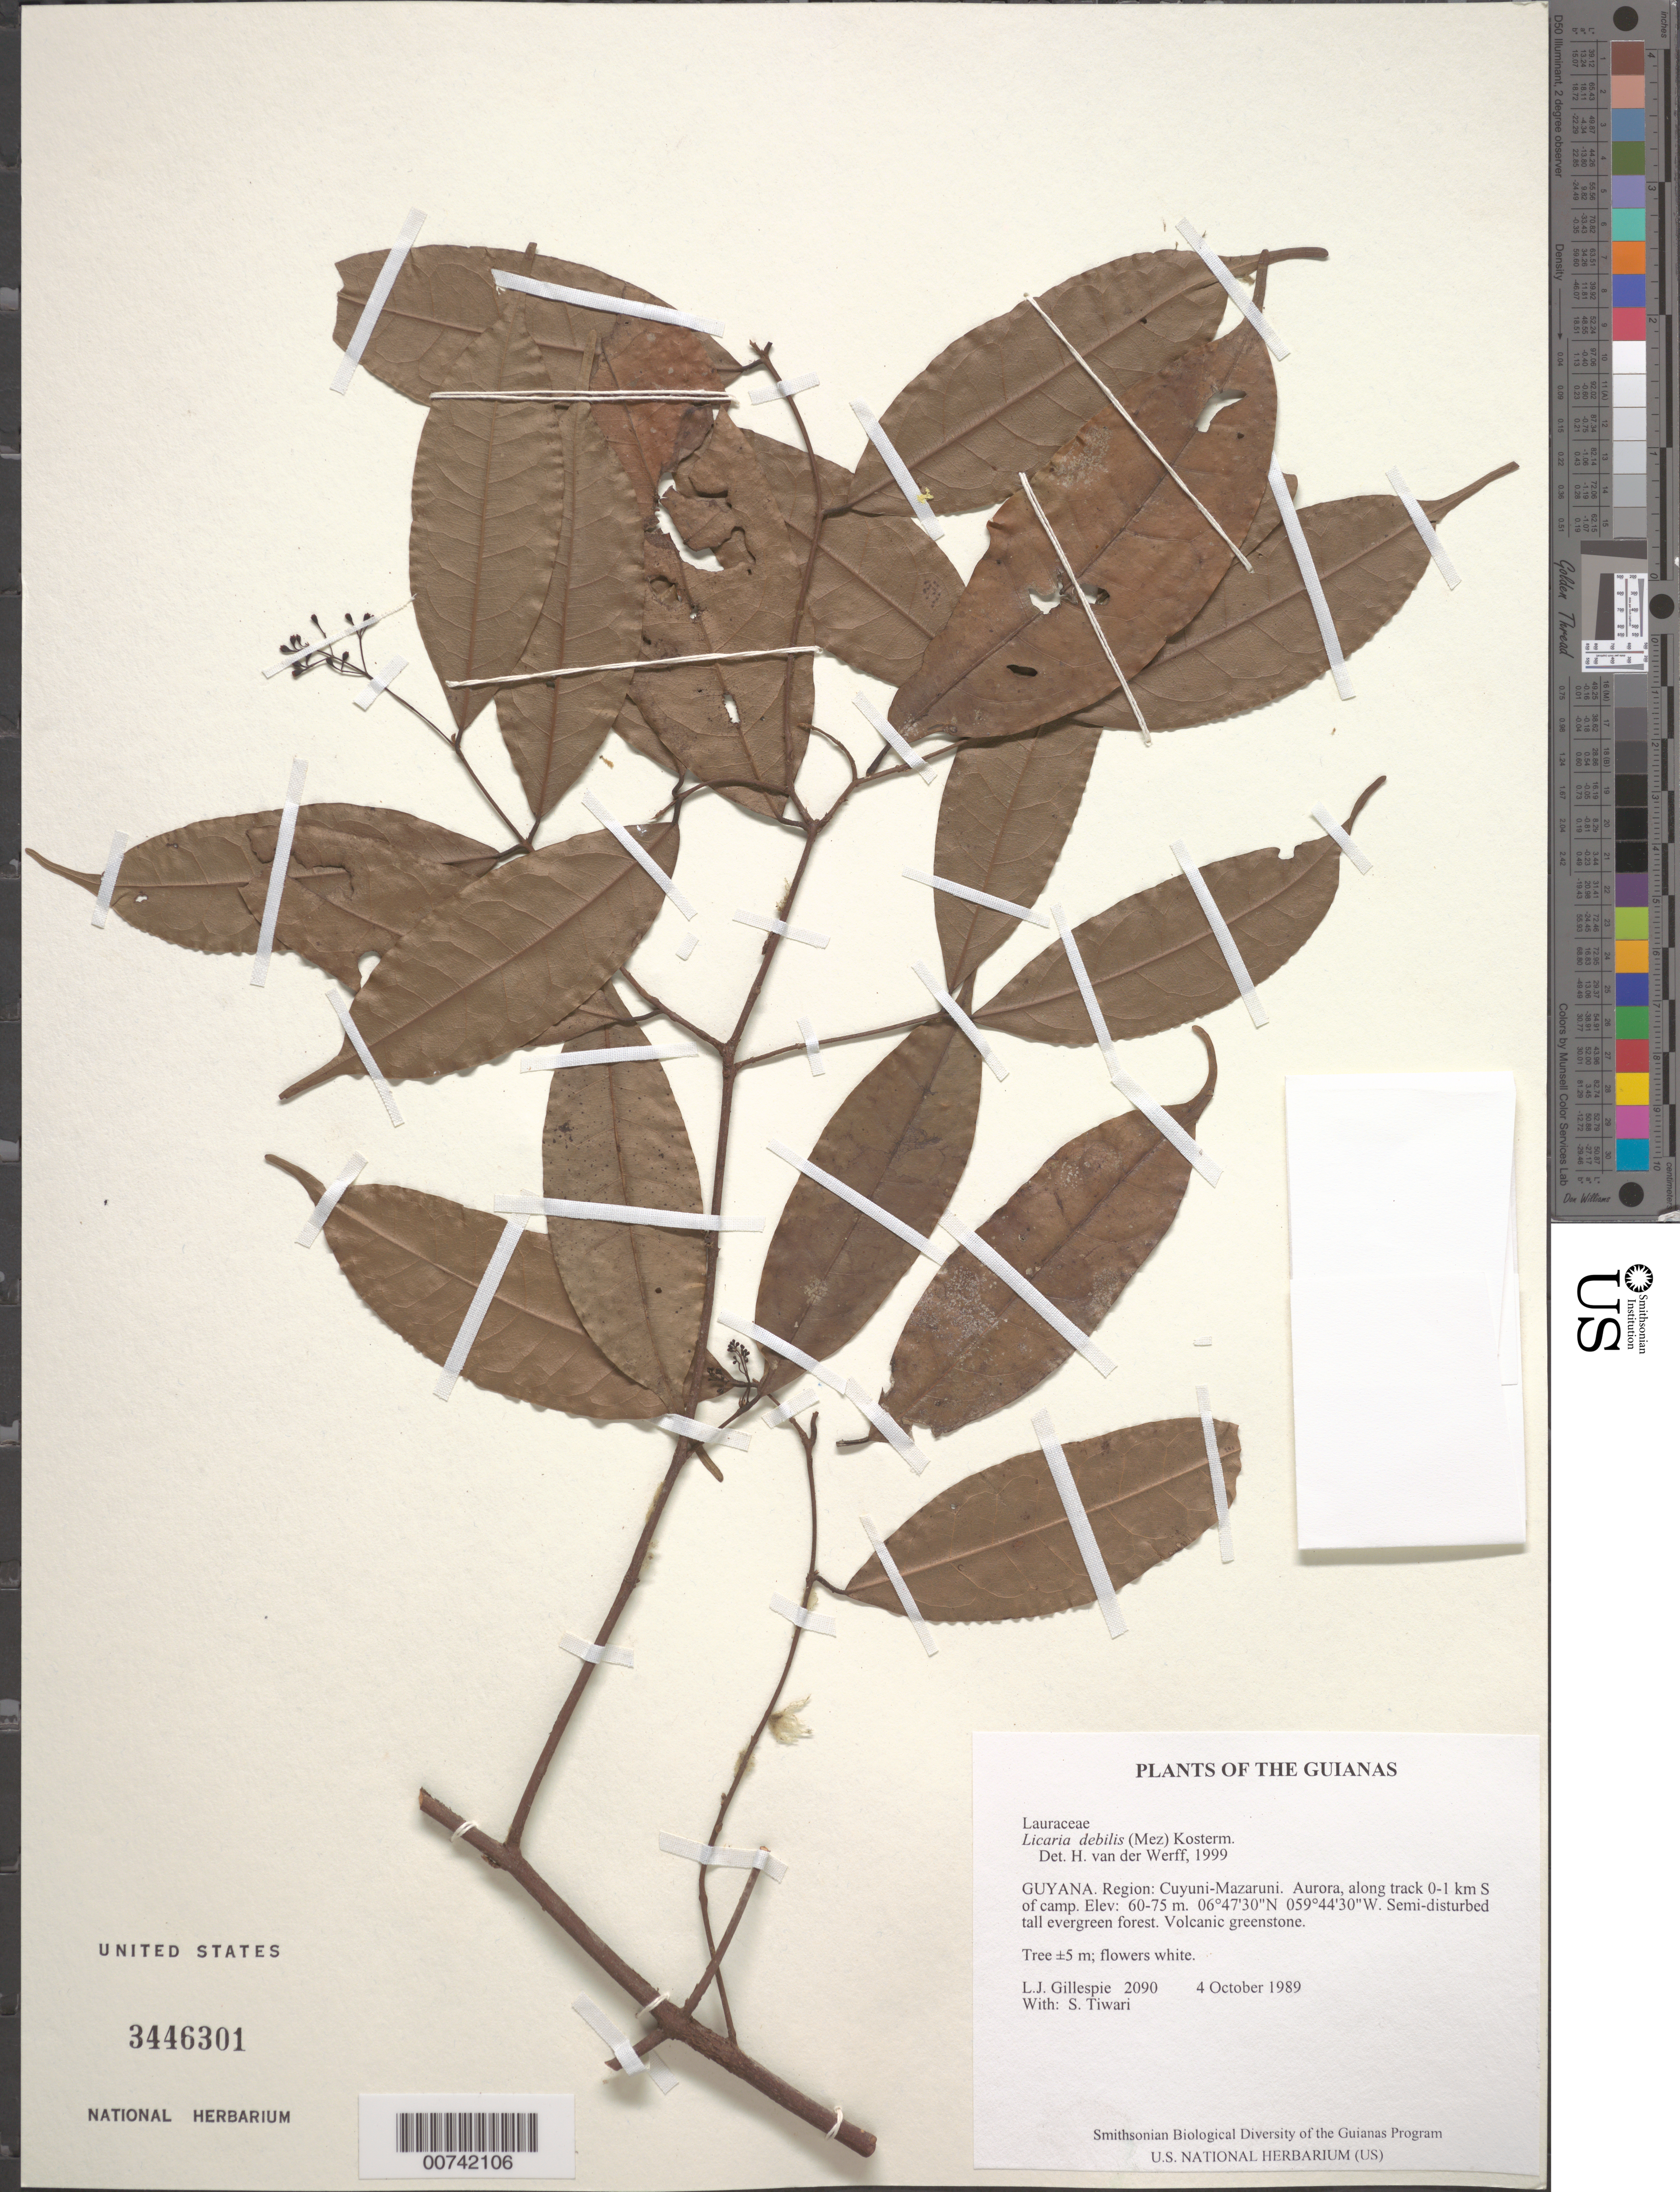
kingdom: Plantae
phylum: Tracheophyta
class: Magnoliopsida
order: Laurales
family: Lauraceae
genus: Licaria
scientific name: Licaria debilis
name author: (Mez) Kosterm.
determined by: van der Werff, H., (MO), Missouri Botanical Garden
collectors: L. J. Gillespie & S. Tiwari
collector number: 2090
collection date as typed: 4 October 1989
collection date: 1989-10-04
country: Guyana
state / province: Cuyuni-Mazaruni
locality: Aurora, along track 0-1 km S of camp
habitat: Semi-disturbed tall evergreen forest. Volcanic greenstone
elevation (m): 60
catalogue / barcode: US 3446301